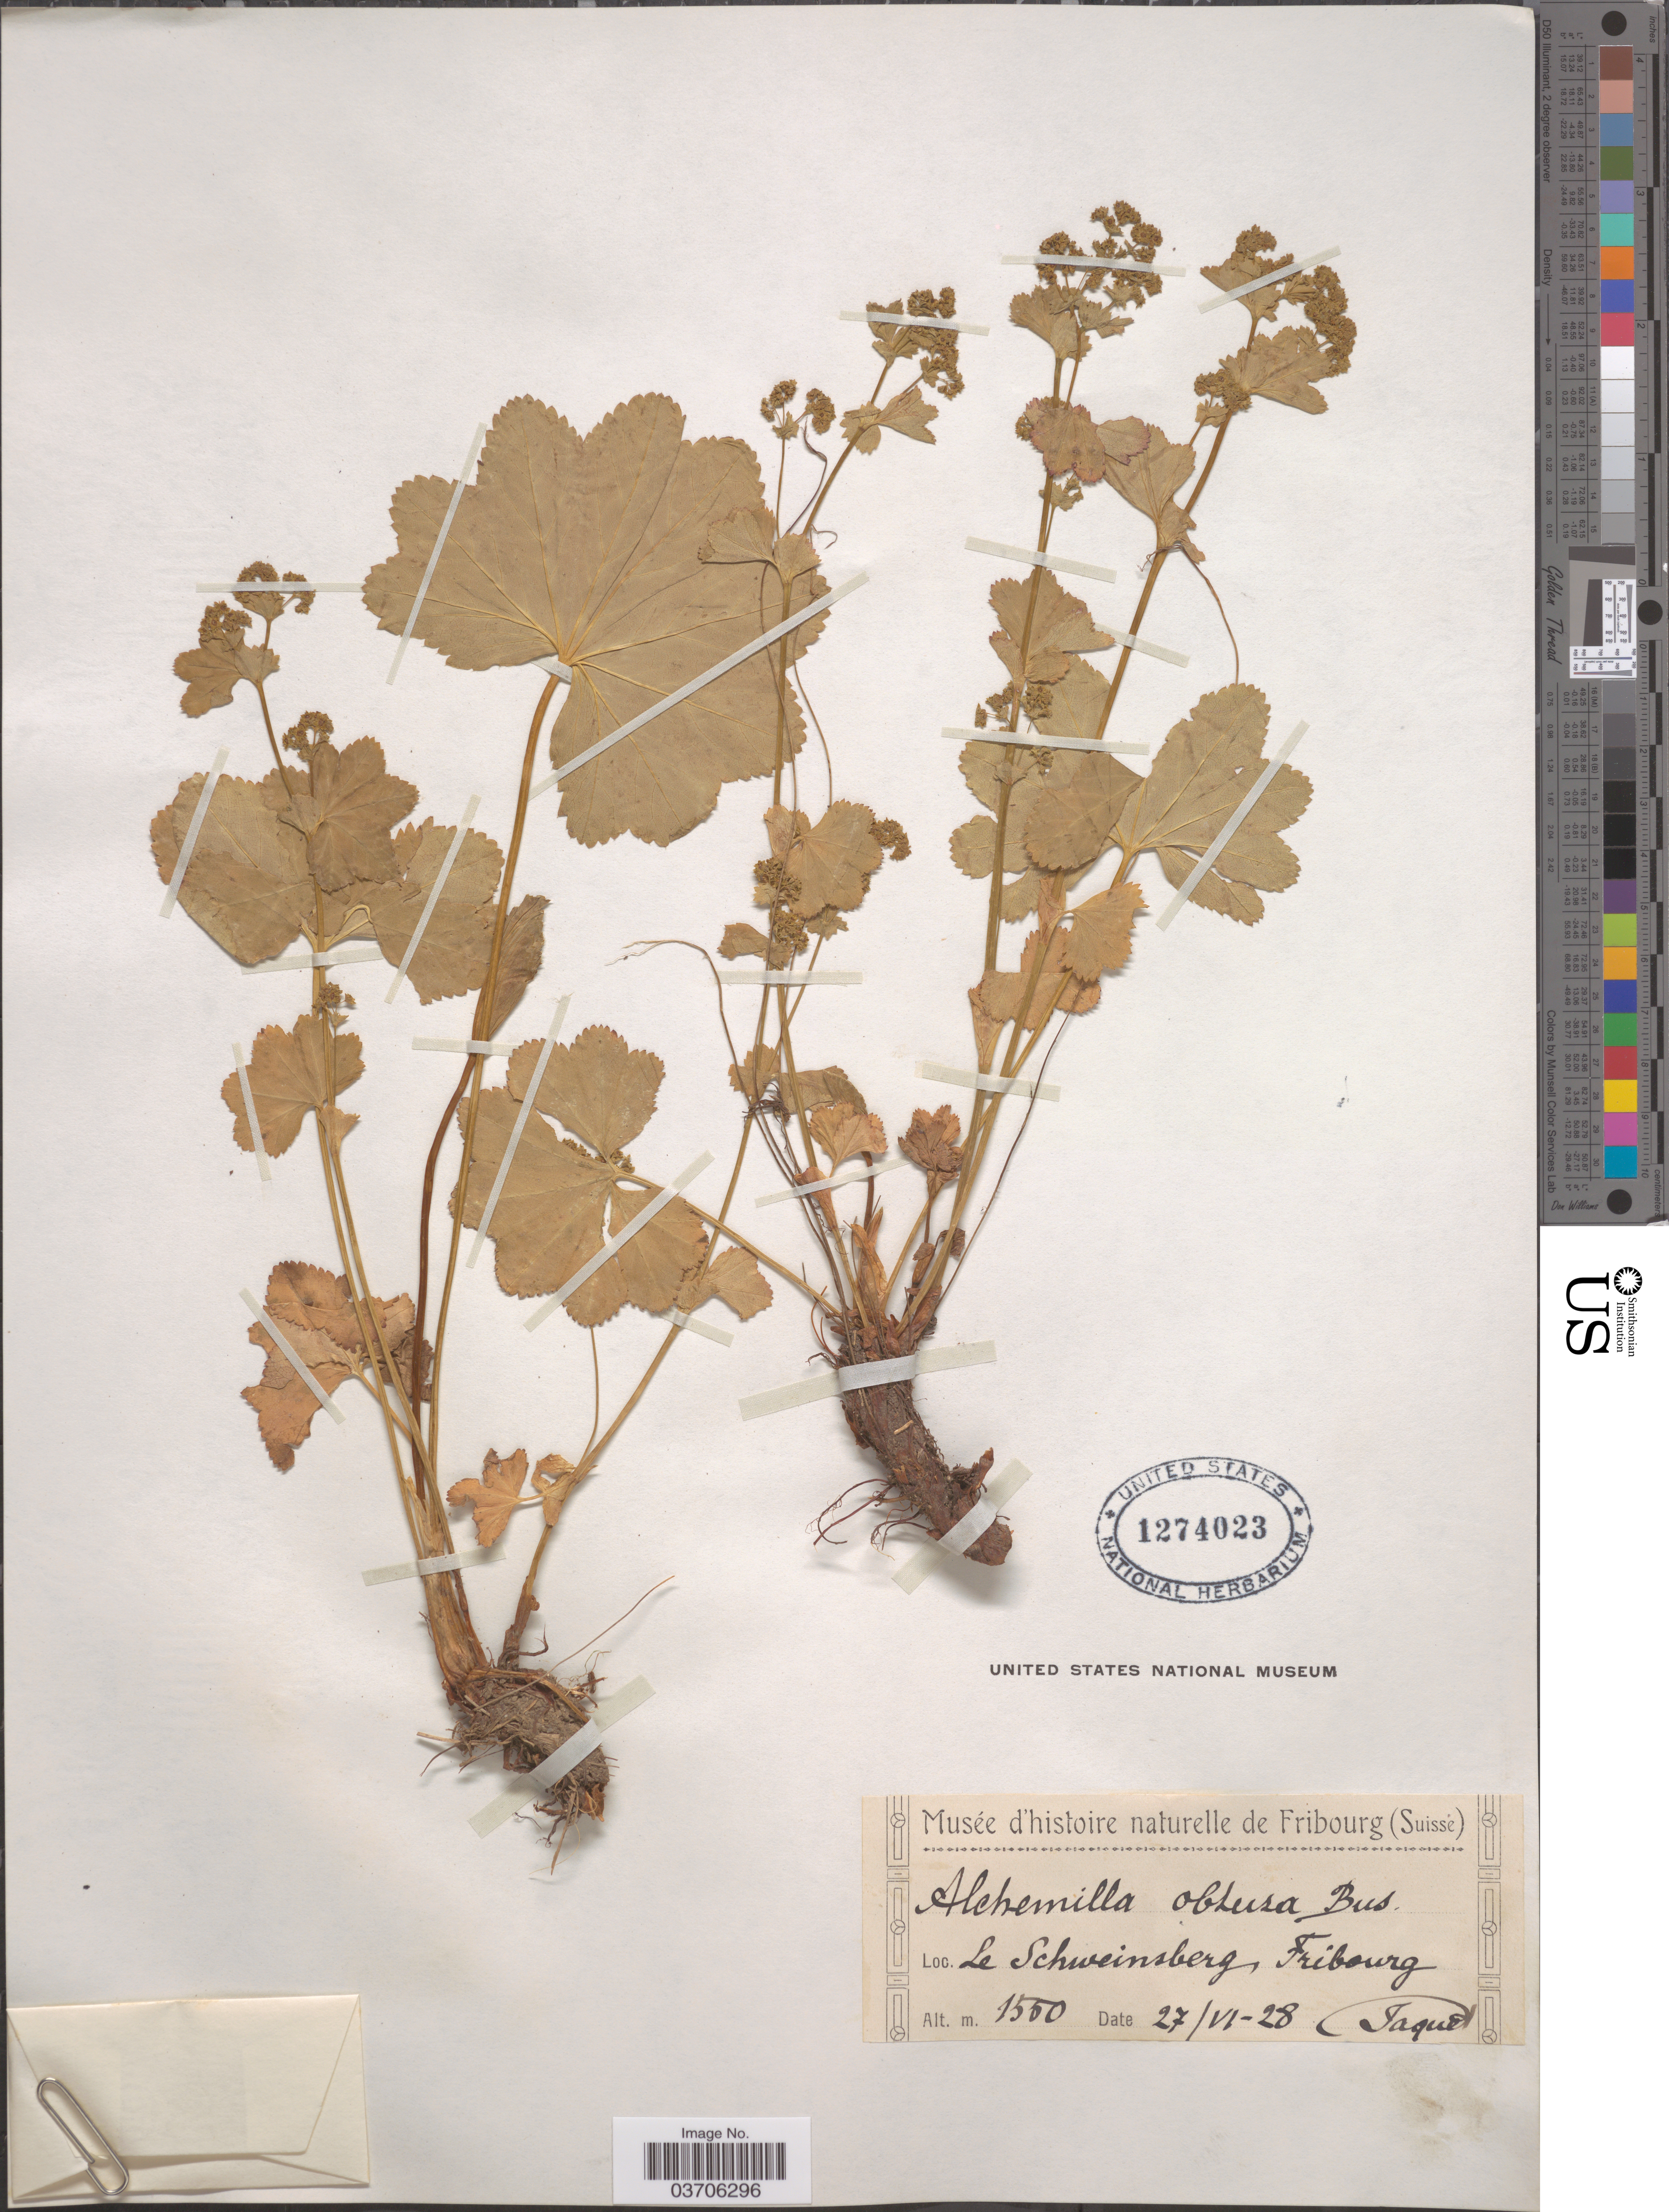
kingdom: Plantae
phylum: Tracheophyta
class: Magnoliopsida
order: Rosales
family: Rosaceae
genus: Alchemilla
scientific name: Alchemilla obtusa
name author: Buser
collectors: -. Jaquet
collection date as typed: Transcribed d/m/y: 27/6/28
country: Switzerland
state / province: Fribourg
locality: Le Schweinsberg.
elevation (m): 1550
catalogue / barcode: US 1274023